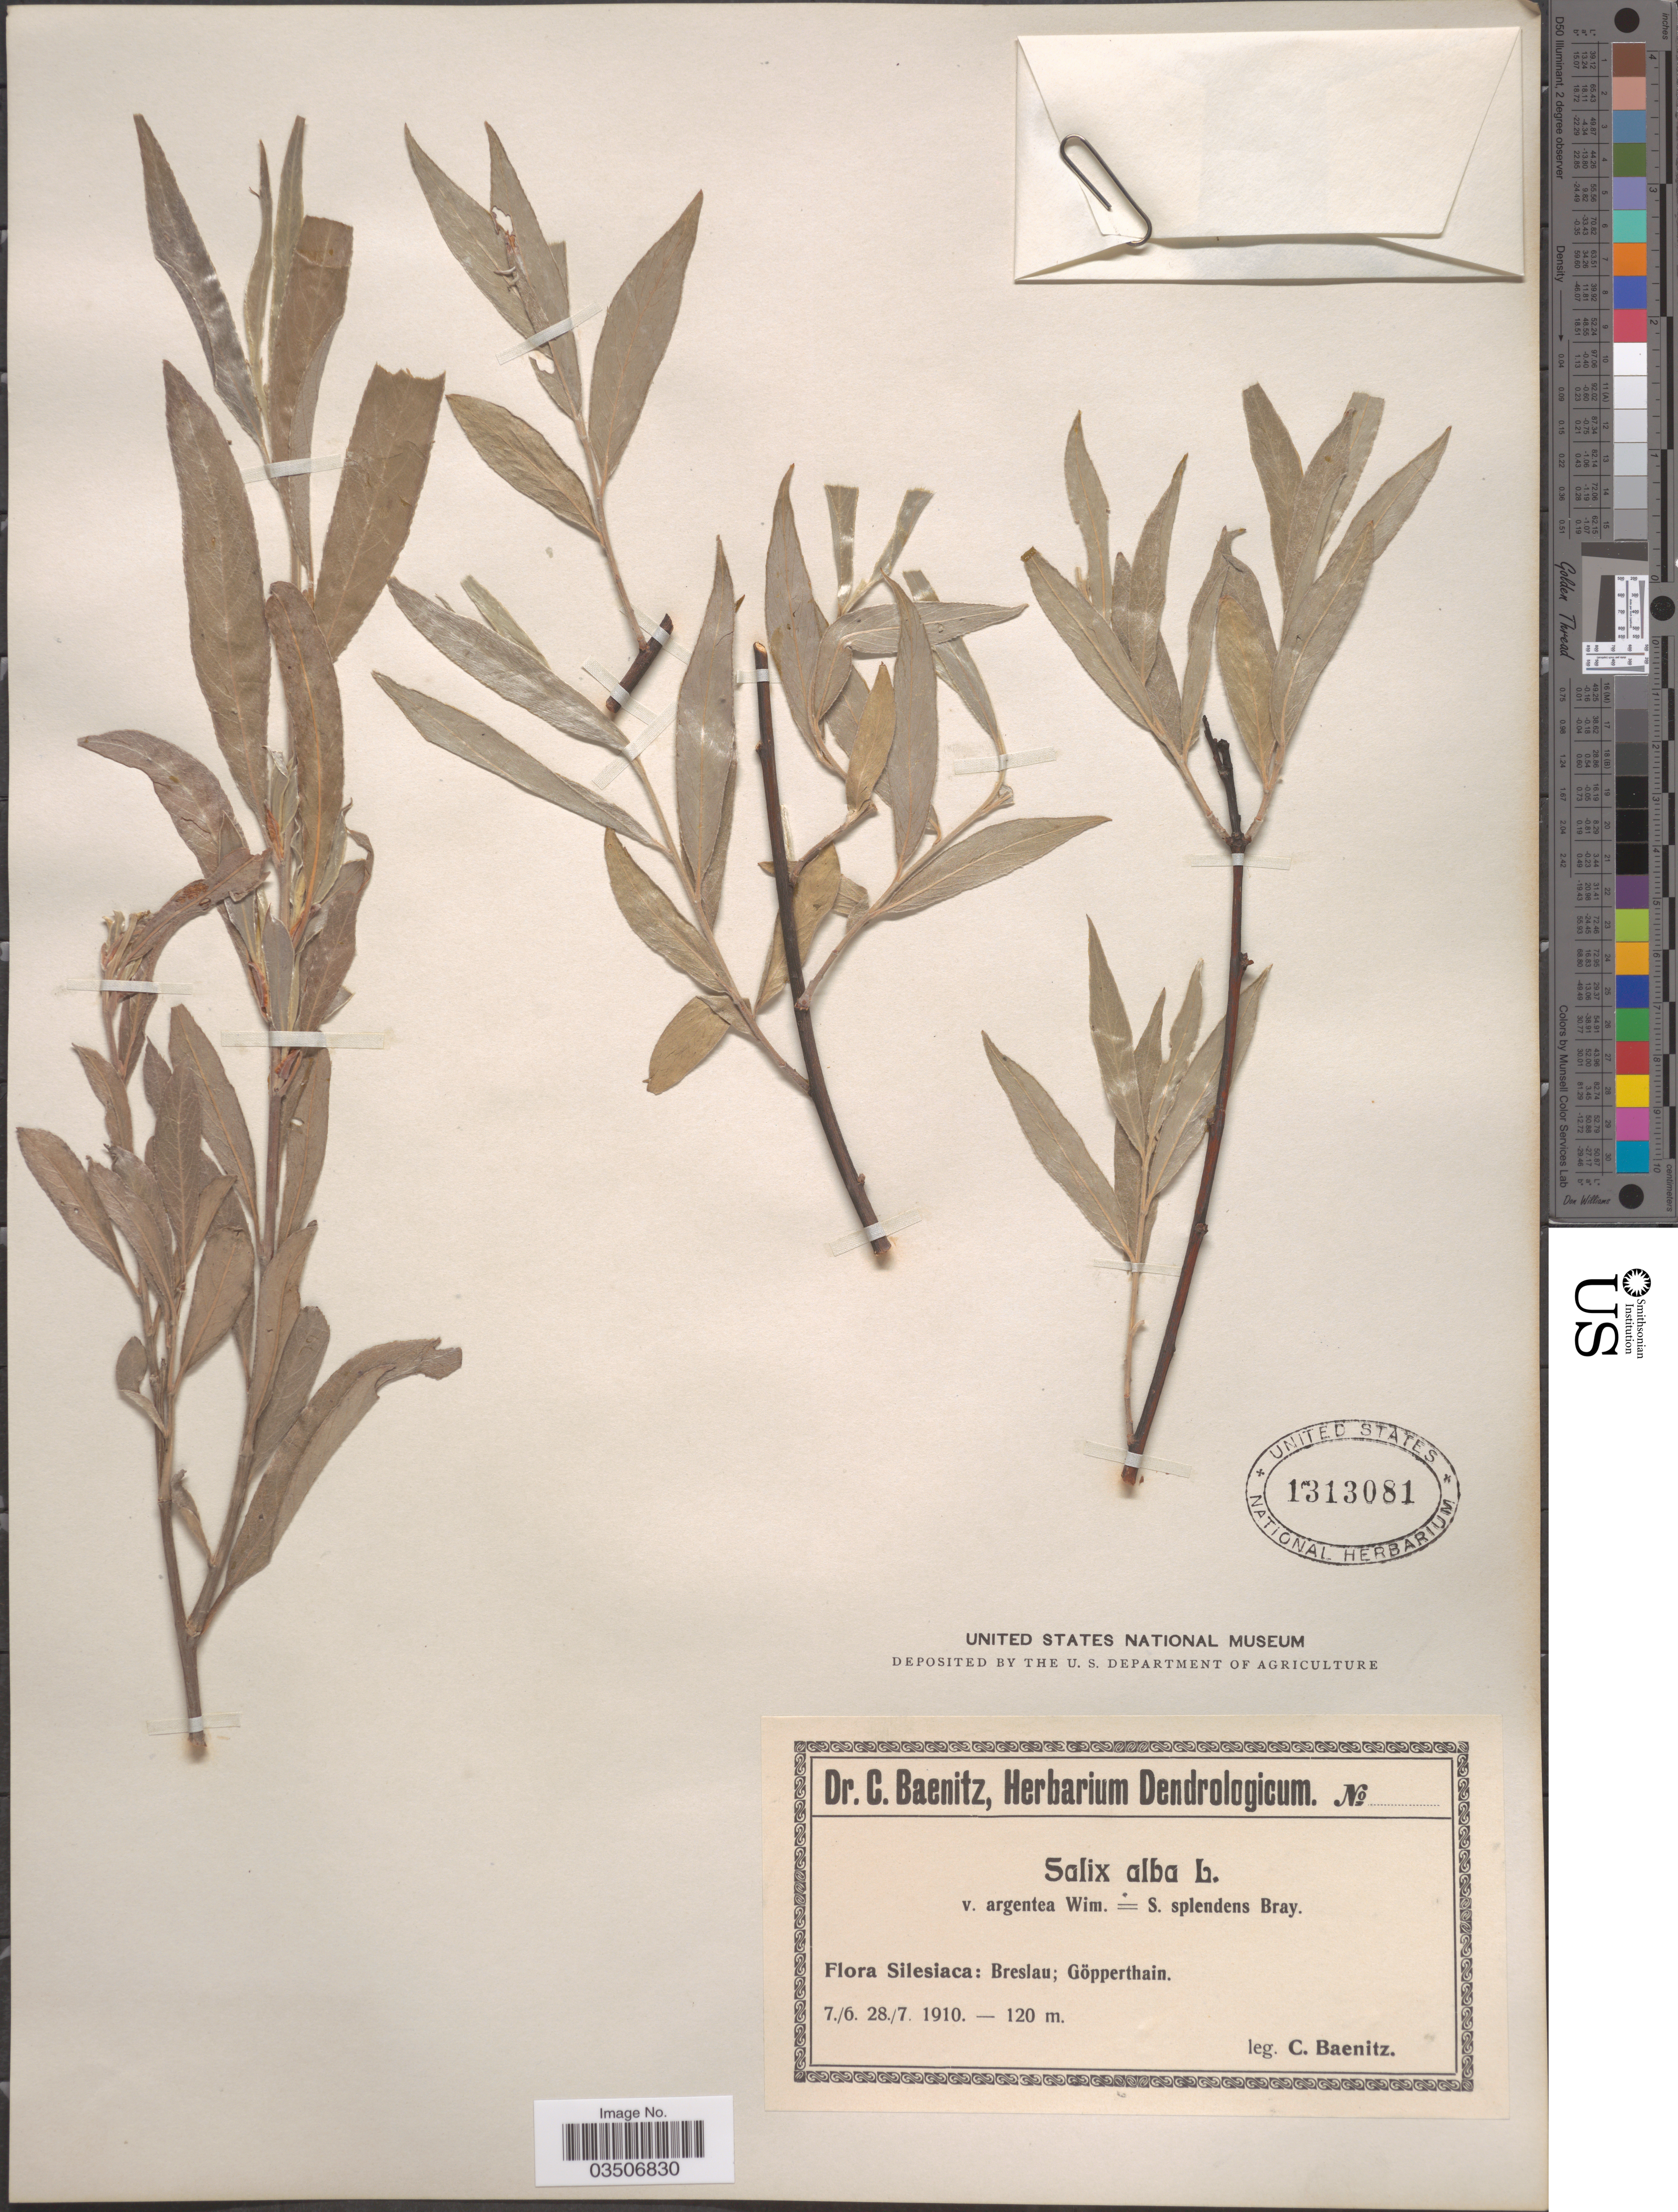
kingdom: Plantae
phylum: Tracheophyta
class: Magnoliopsida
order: Malpighiales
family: Salicaceae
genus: Salix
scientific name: Salix alba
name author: L.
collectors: C. G. Baenitz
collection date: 1910-06-07/1910-07-28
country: Poland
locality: Silesiaca: Breslau; Göpperthain.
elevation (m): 120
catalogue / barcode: US 1313081